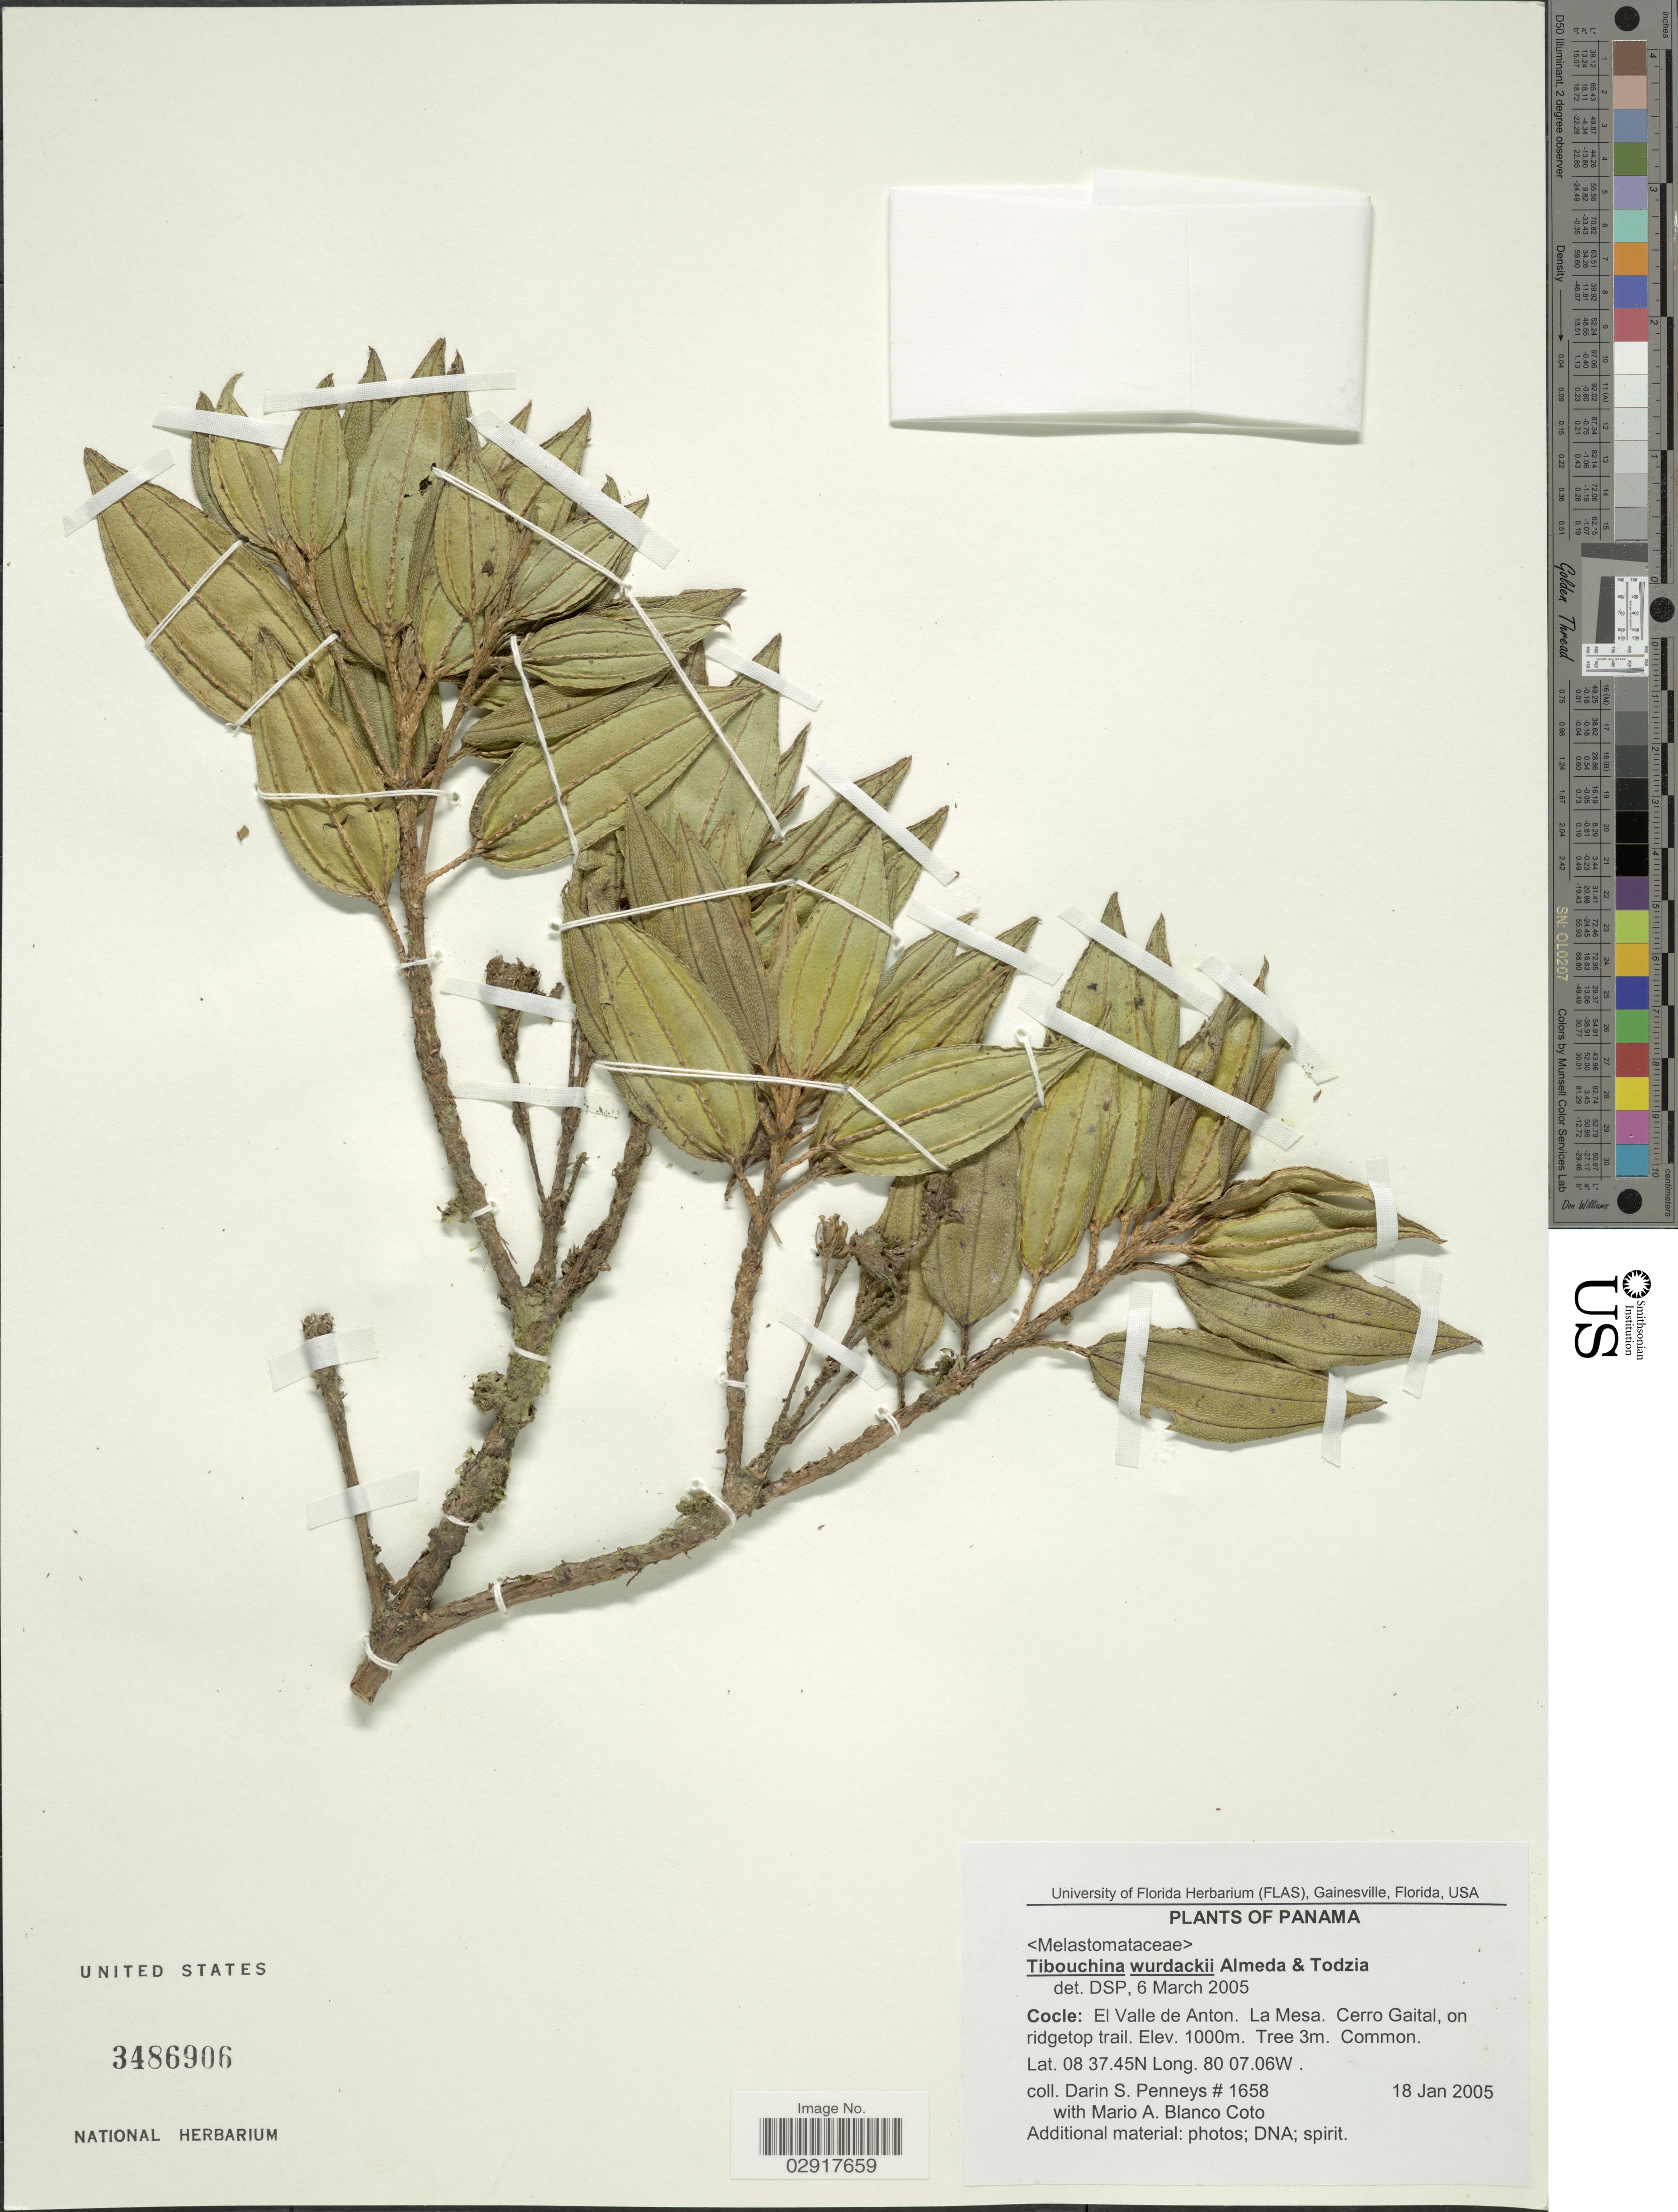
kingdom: Plantae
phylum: Tracheophyta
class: Magnoliopsida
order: Myrtales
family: Melastomataceae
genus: Andesanthus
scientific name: Andesanthus wurdackii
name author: (Almeda & Todzia) P.J.F. Guim. & Michelang.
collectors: D. S. Penneys & M. A. Blanco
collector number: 1658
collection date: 2005-01-18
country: Panama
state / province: Coclé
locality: El Valle de Anton. La Mesa. Cerro Gaital, on ridgetop trail.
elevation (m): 1000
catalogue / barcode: US 3486906